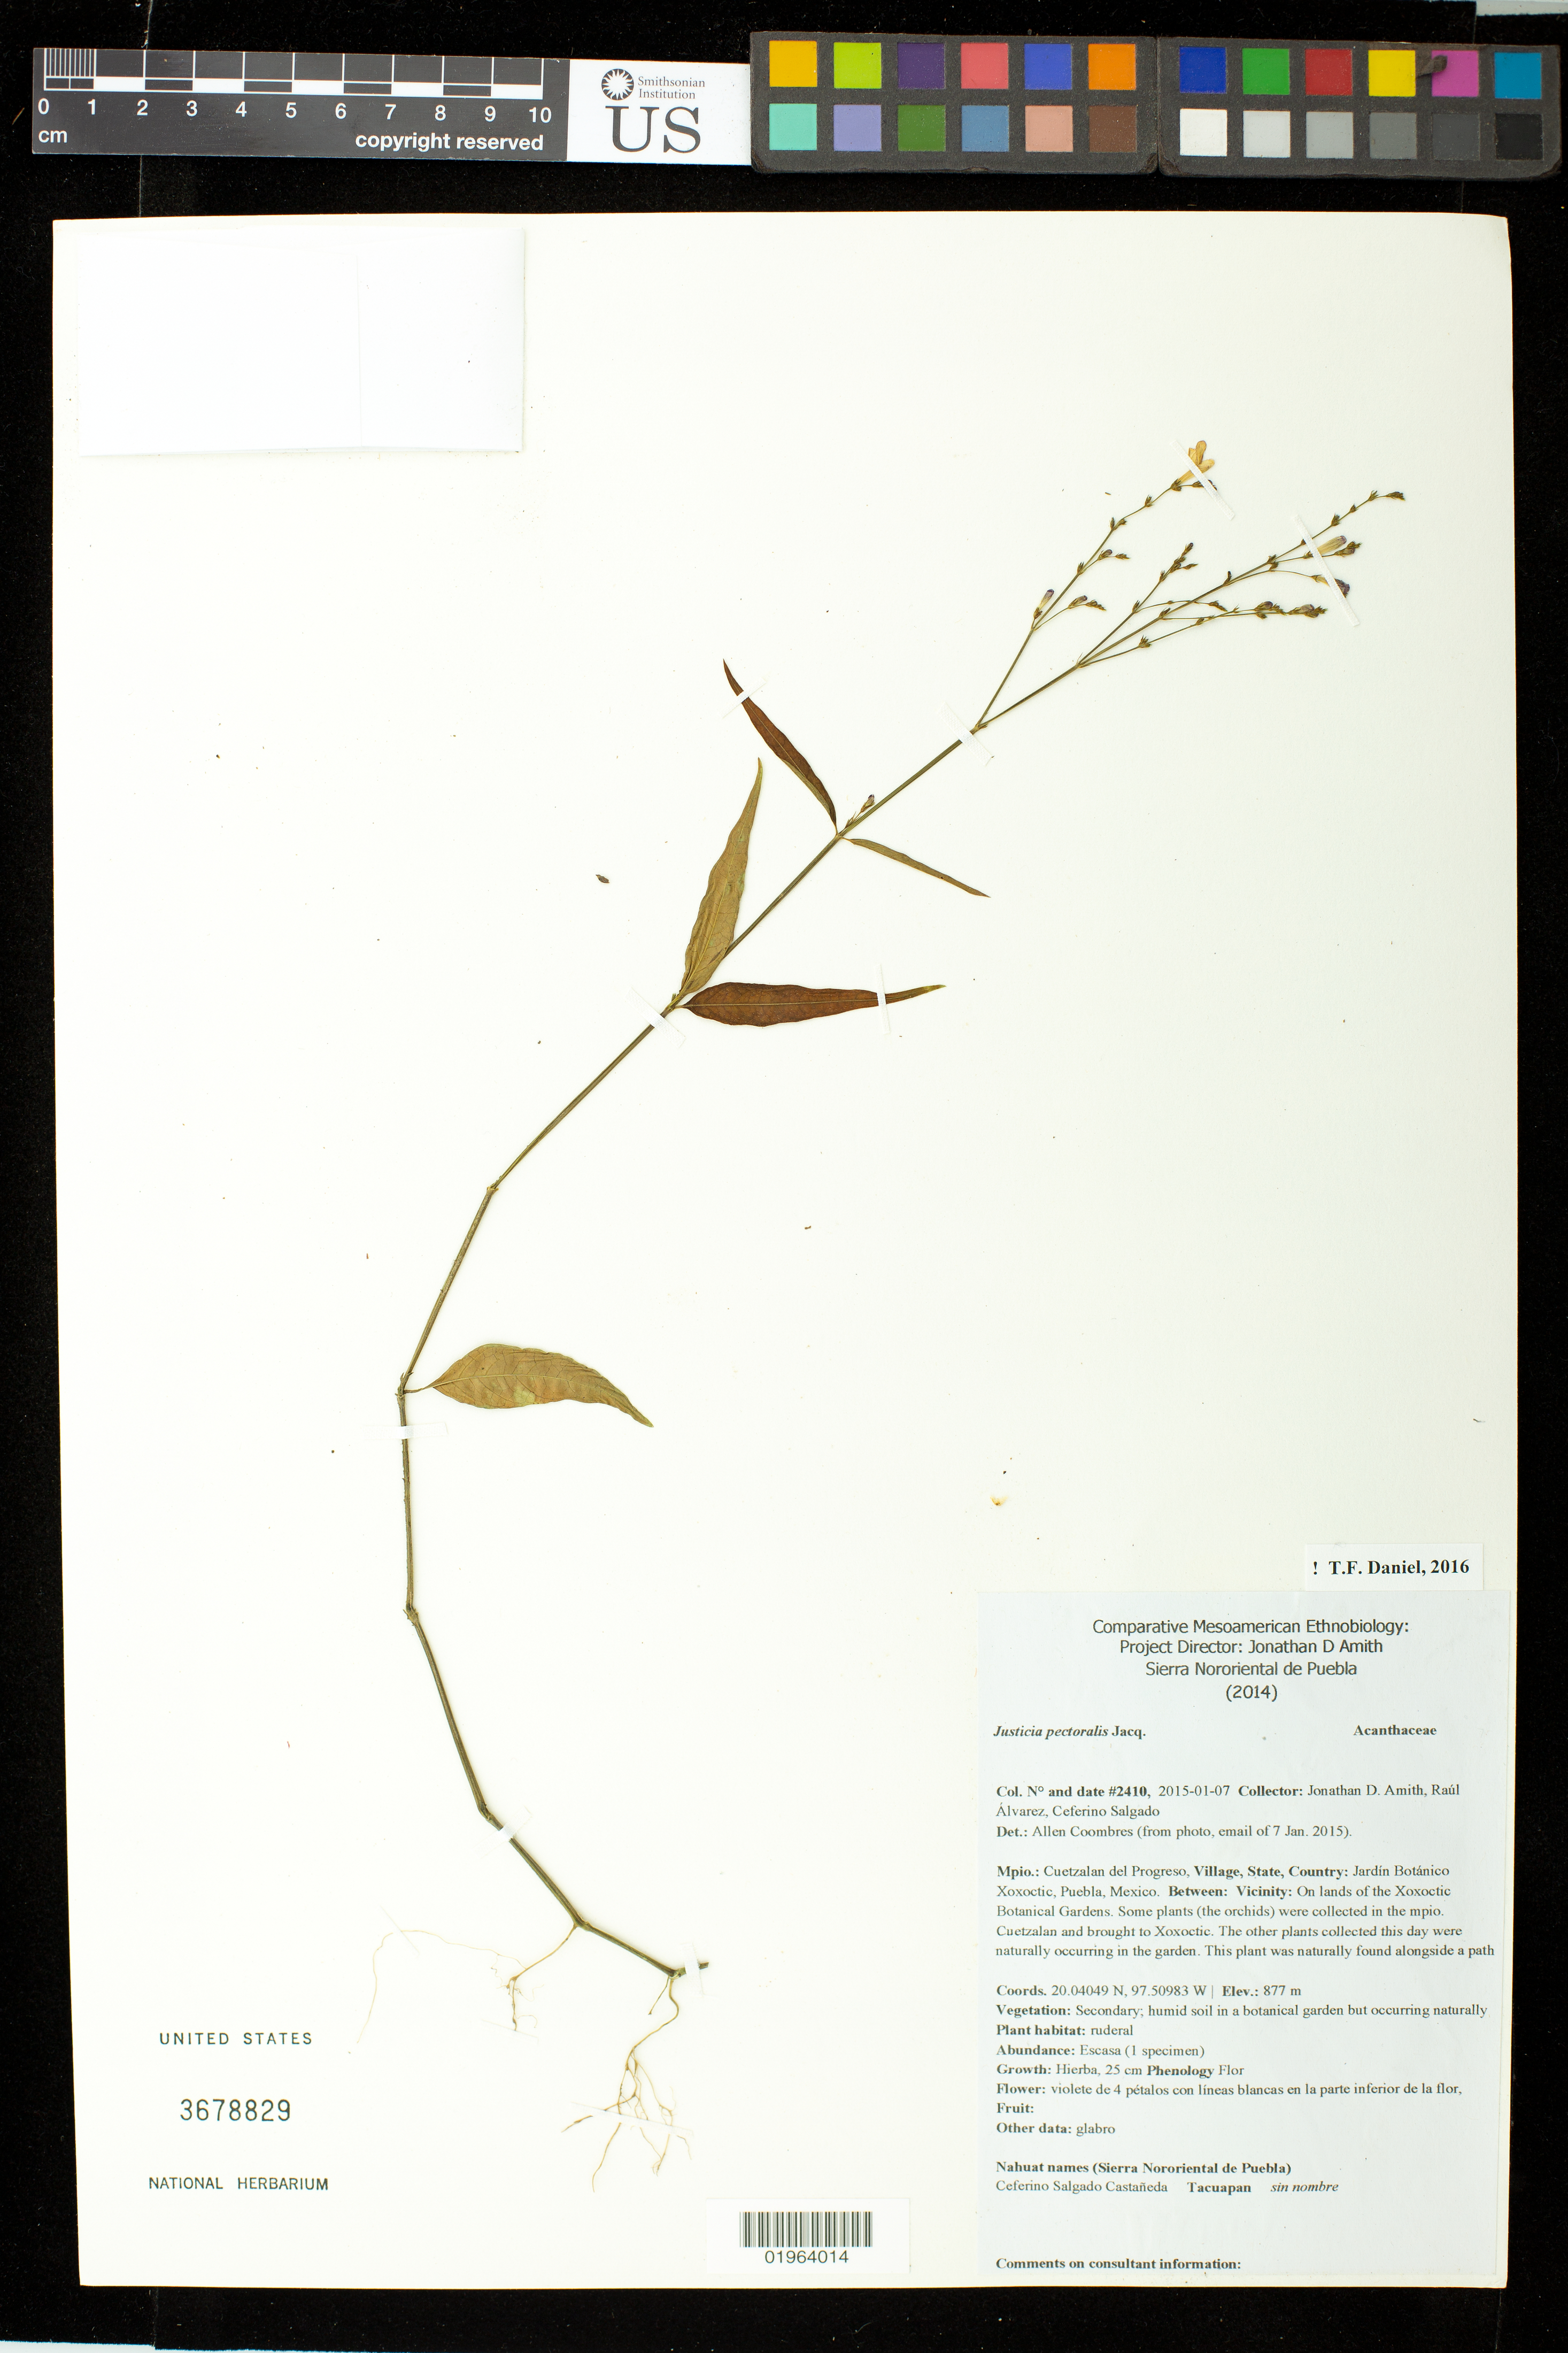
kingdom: Plantae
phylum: Tracheophyta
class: Magnoliopsida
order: Lamiales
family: Acanthaceae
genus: Justicia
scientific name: Justicia pectoralis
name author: Jacq.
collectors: J. D. Amith, R. Álvarez & C. Salgado Castañeda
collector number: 2410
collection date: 2015-01-07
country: México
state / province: Puebla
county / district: Cuetzalan del Progreso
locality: PUEBLO: Jardín Botánico Xoxoctic; LOCALIDAD EXACTA: On lands of the Xoxoctic Botanical Gardens. Some plants (the orchids) were collected in the mpio. Cuetzalan and brought to Xoxoctic. The other plants collected this day were naturally occurring in the ga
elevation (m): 877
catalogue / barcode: US 3678829